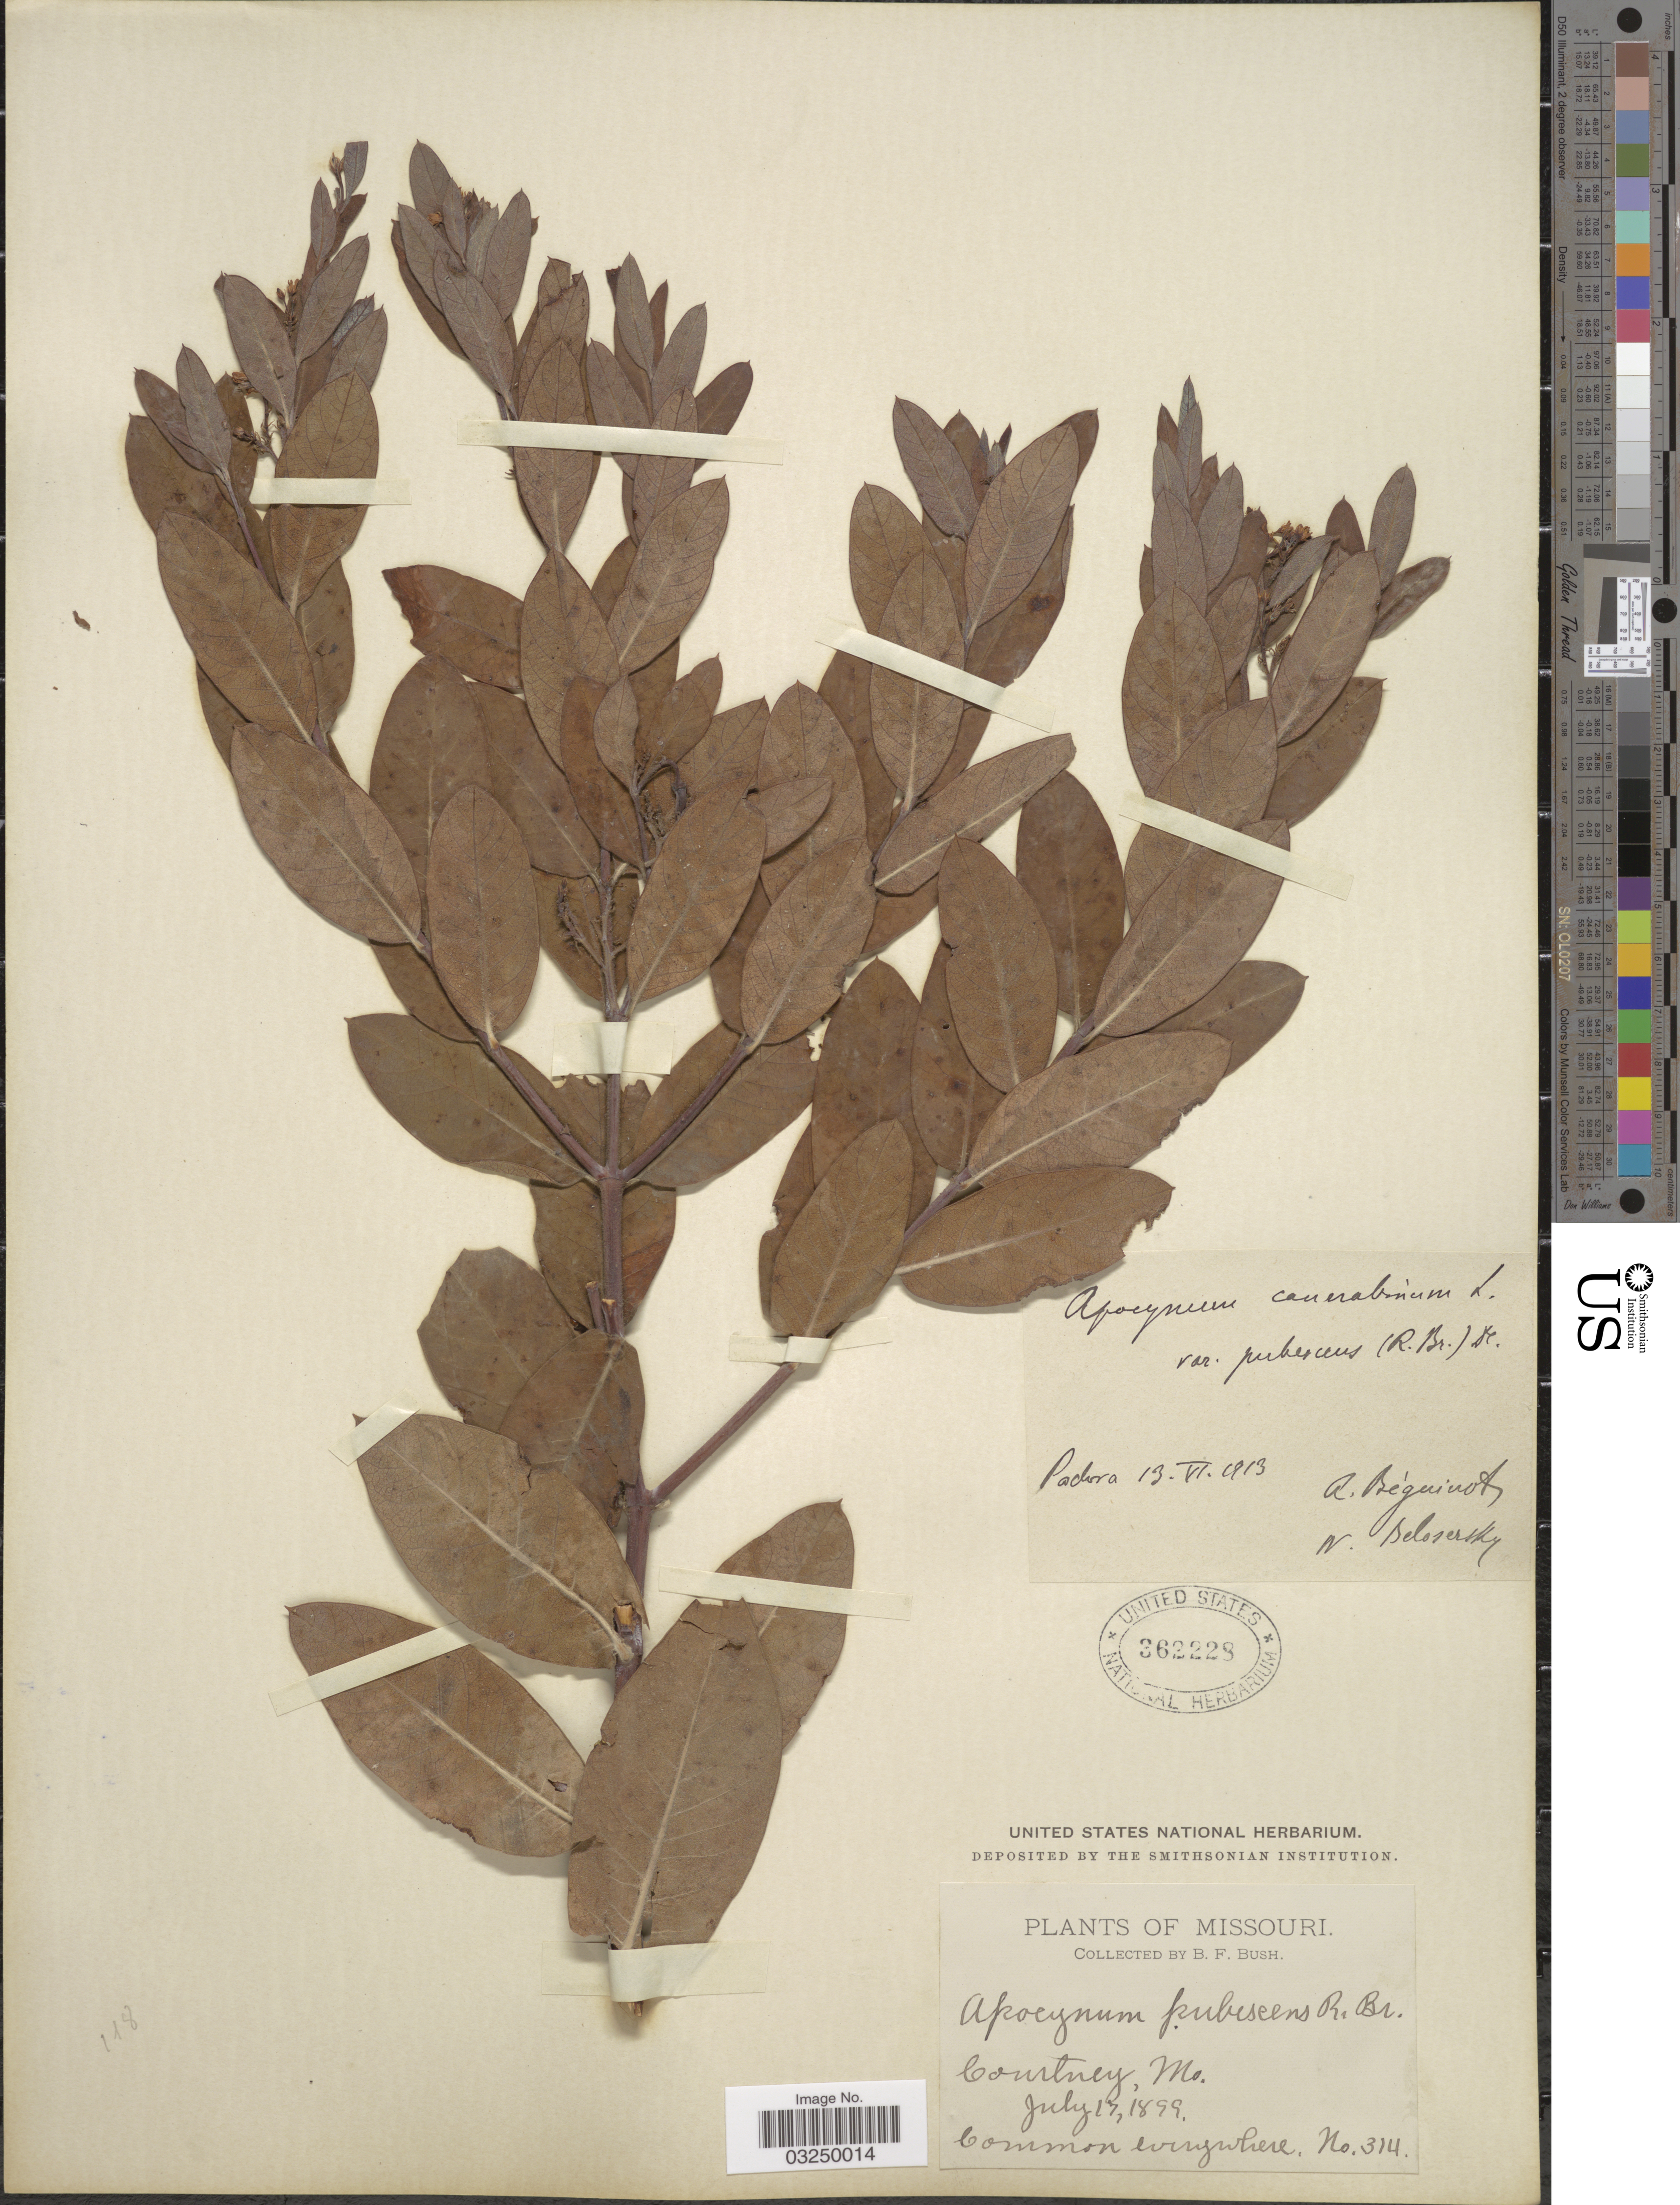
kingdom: Plantae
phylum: Tracheophyta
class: Magnoliopsida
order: Gentianales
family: Apocynaceae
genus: Apocynum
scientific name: Apocynum pubescens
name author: Mitch. ex R. Br.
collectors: B. F. Bush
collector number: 314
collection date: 1899-07-17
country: United States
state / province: Missouri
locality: Courtney, Mo.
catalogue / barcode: US 362228